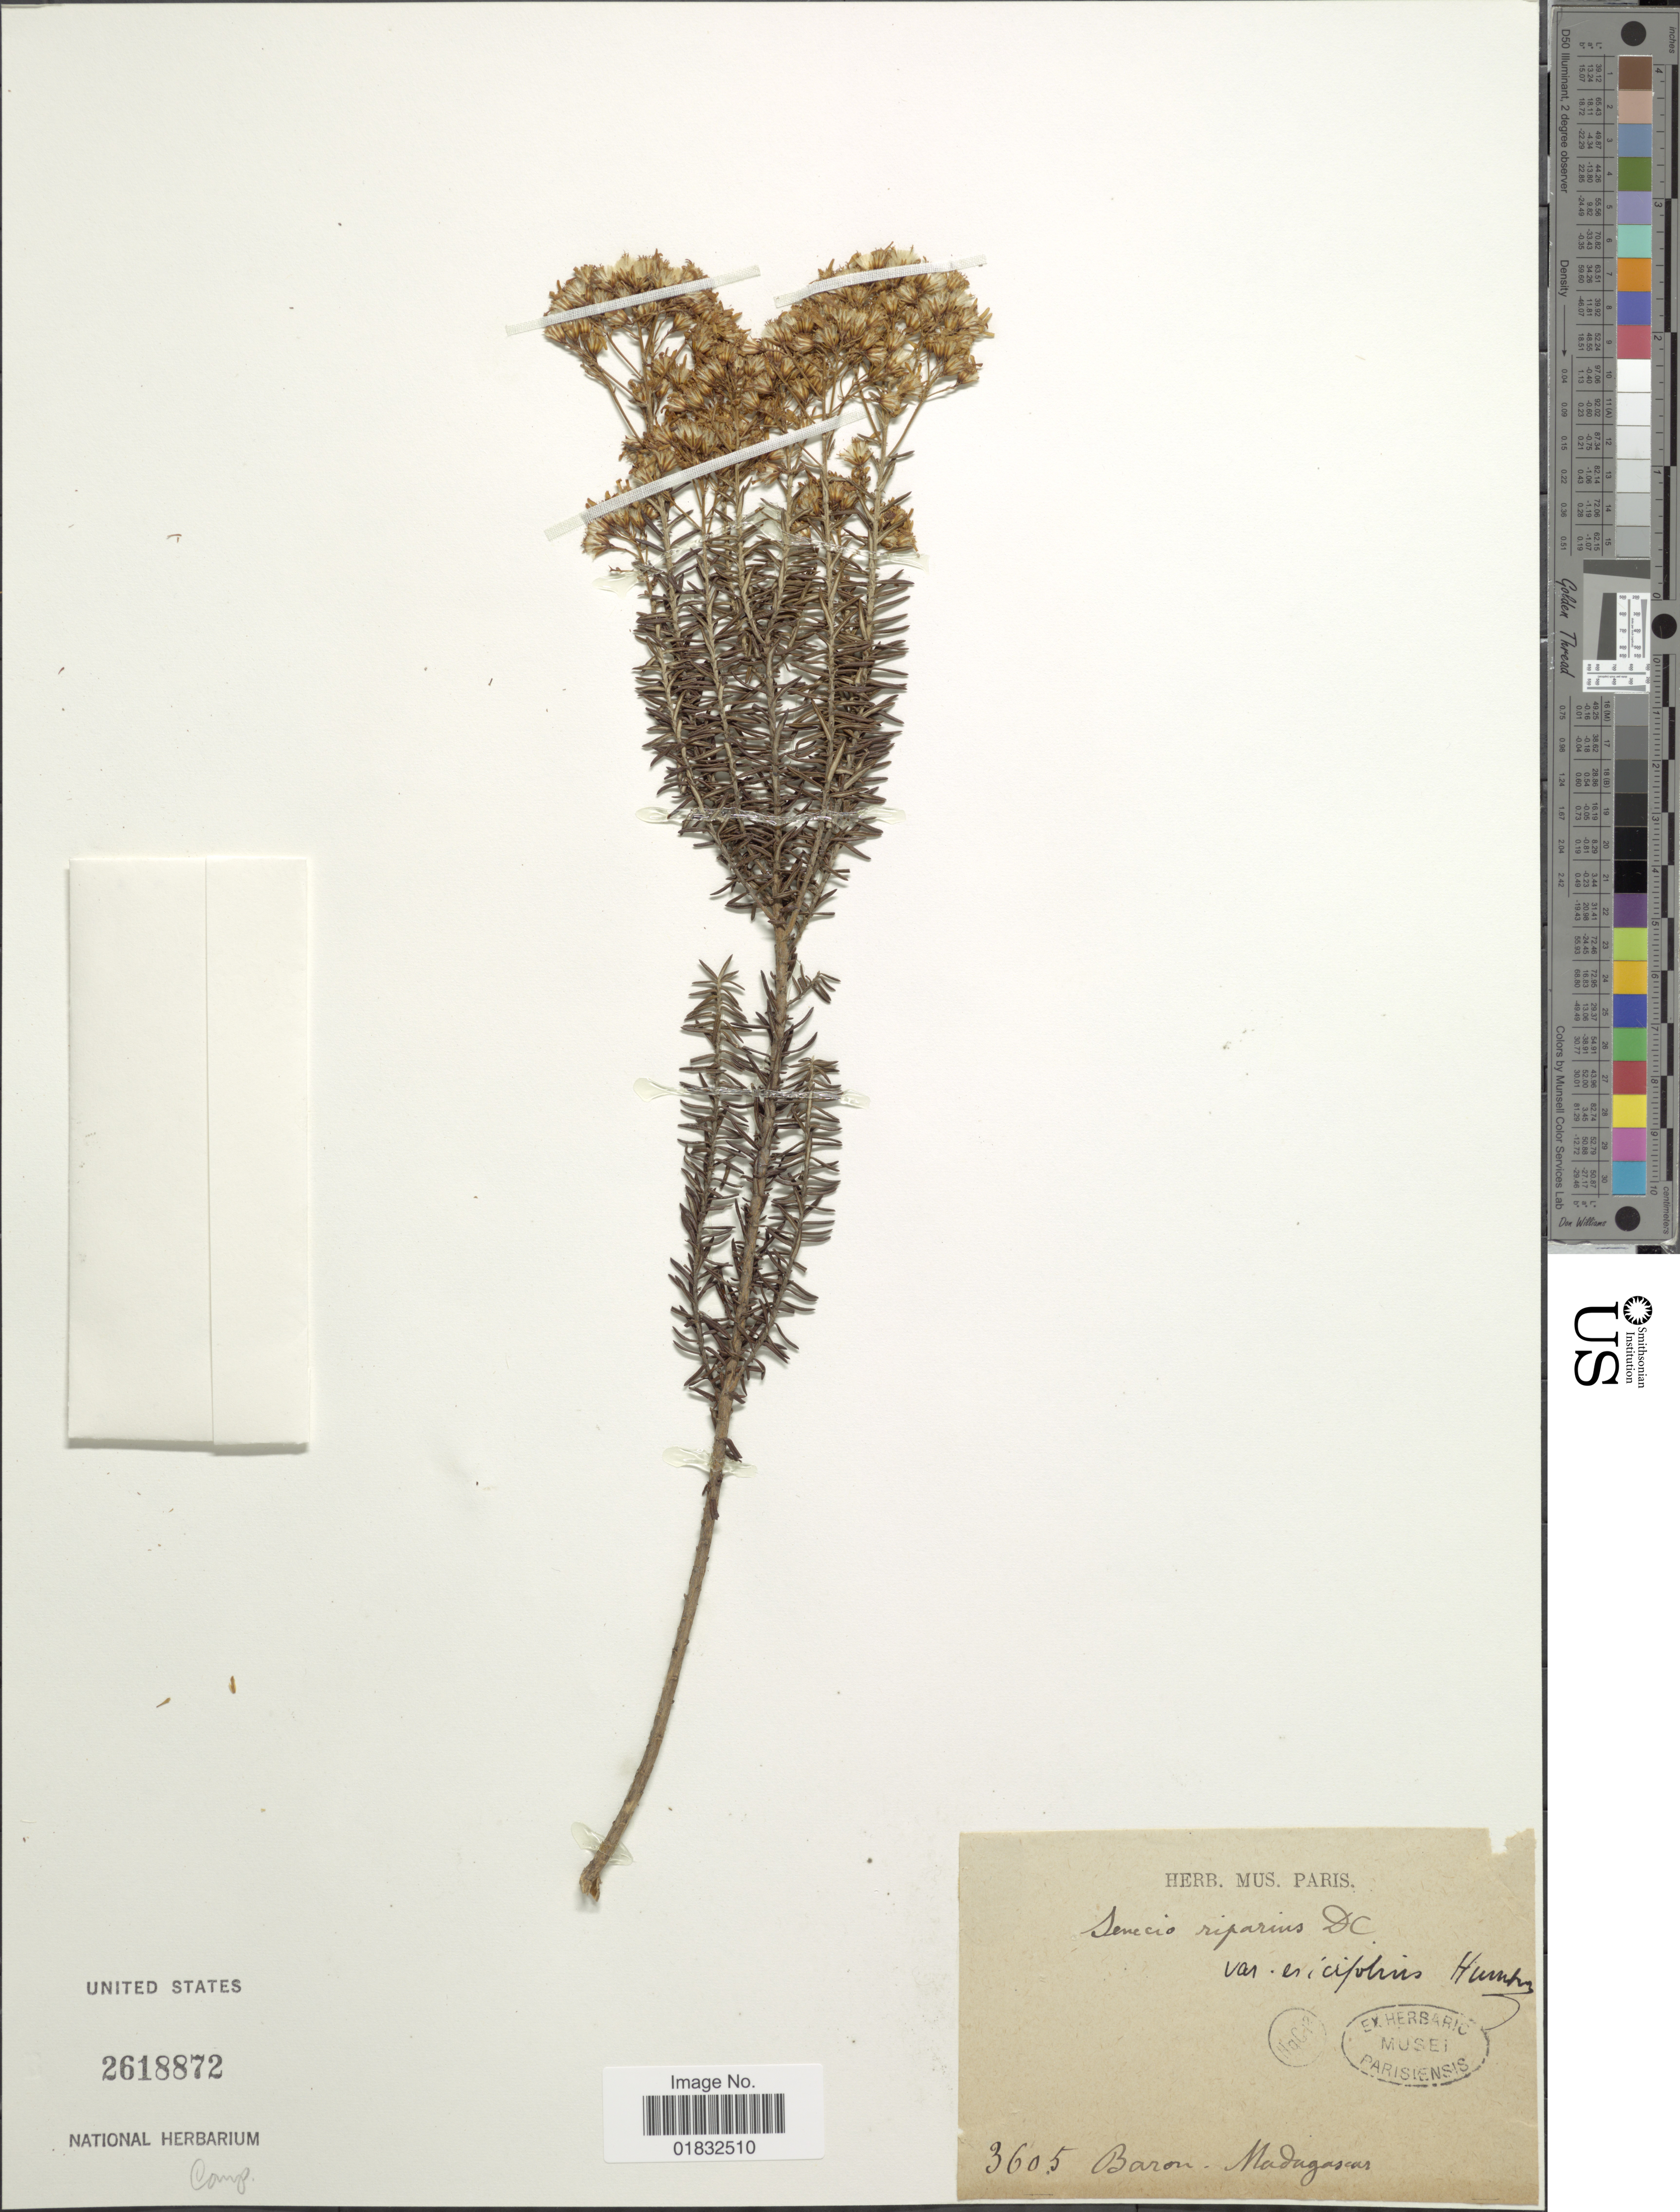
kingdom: Plantae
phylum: Tracheophyta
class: Magnoliopsida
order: Asterales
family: Asteraceae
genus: Hubertia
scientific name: Hubertia riparia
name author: (DC.) C. Jeffrey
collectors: ex herb. Mus. Paris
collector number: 3605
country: Madagascar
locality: Baron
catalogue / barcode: US 2618872